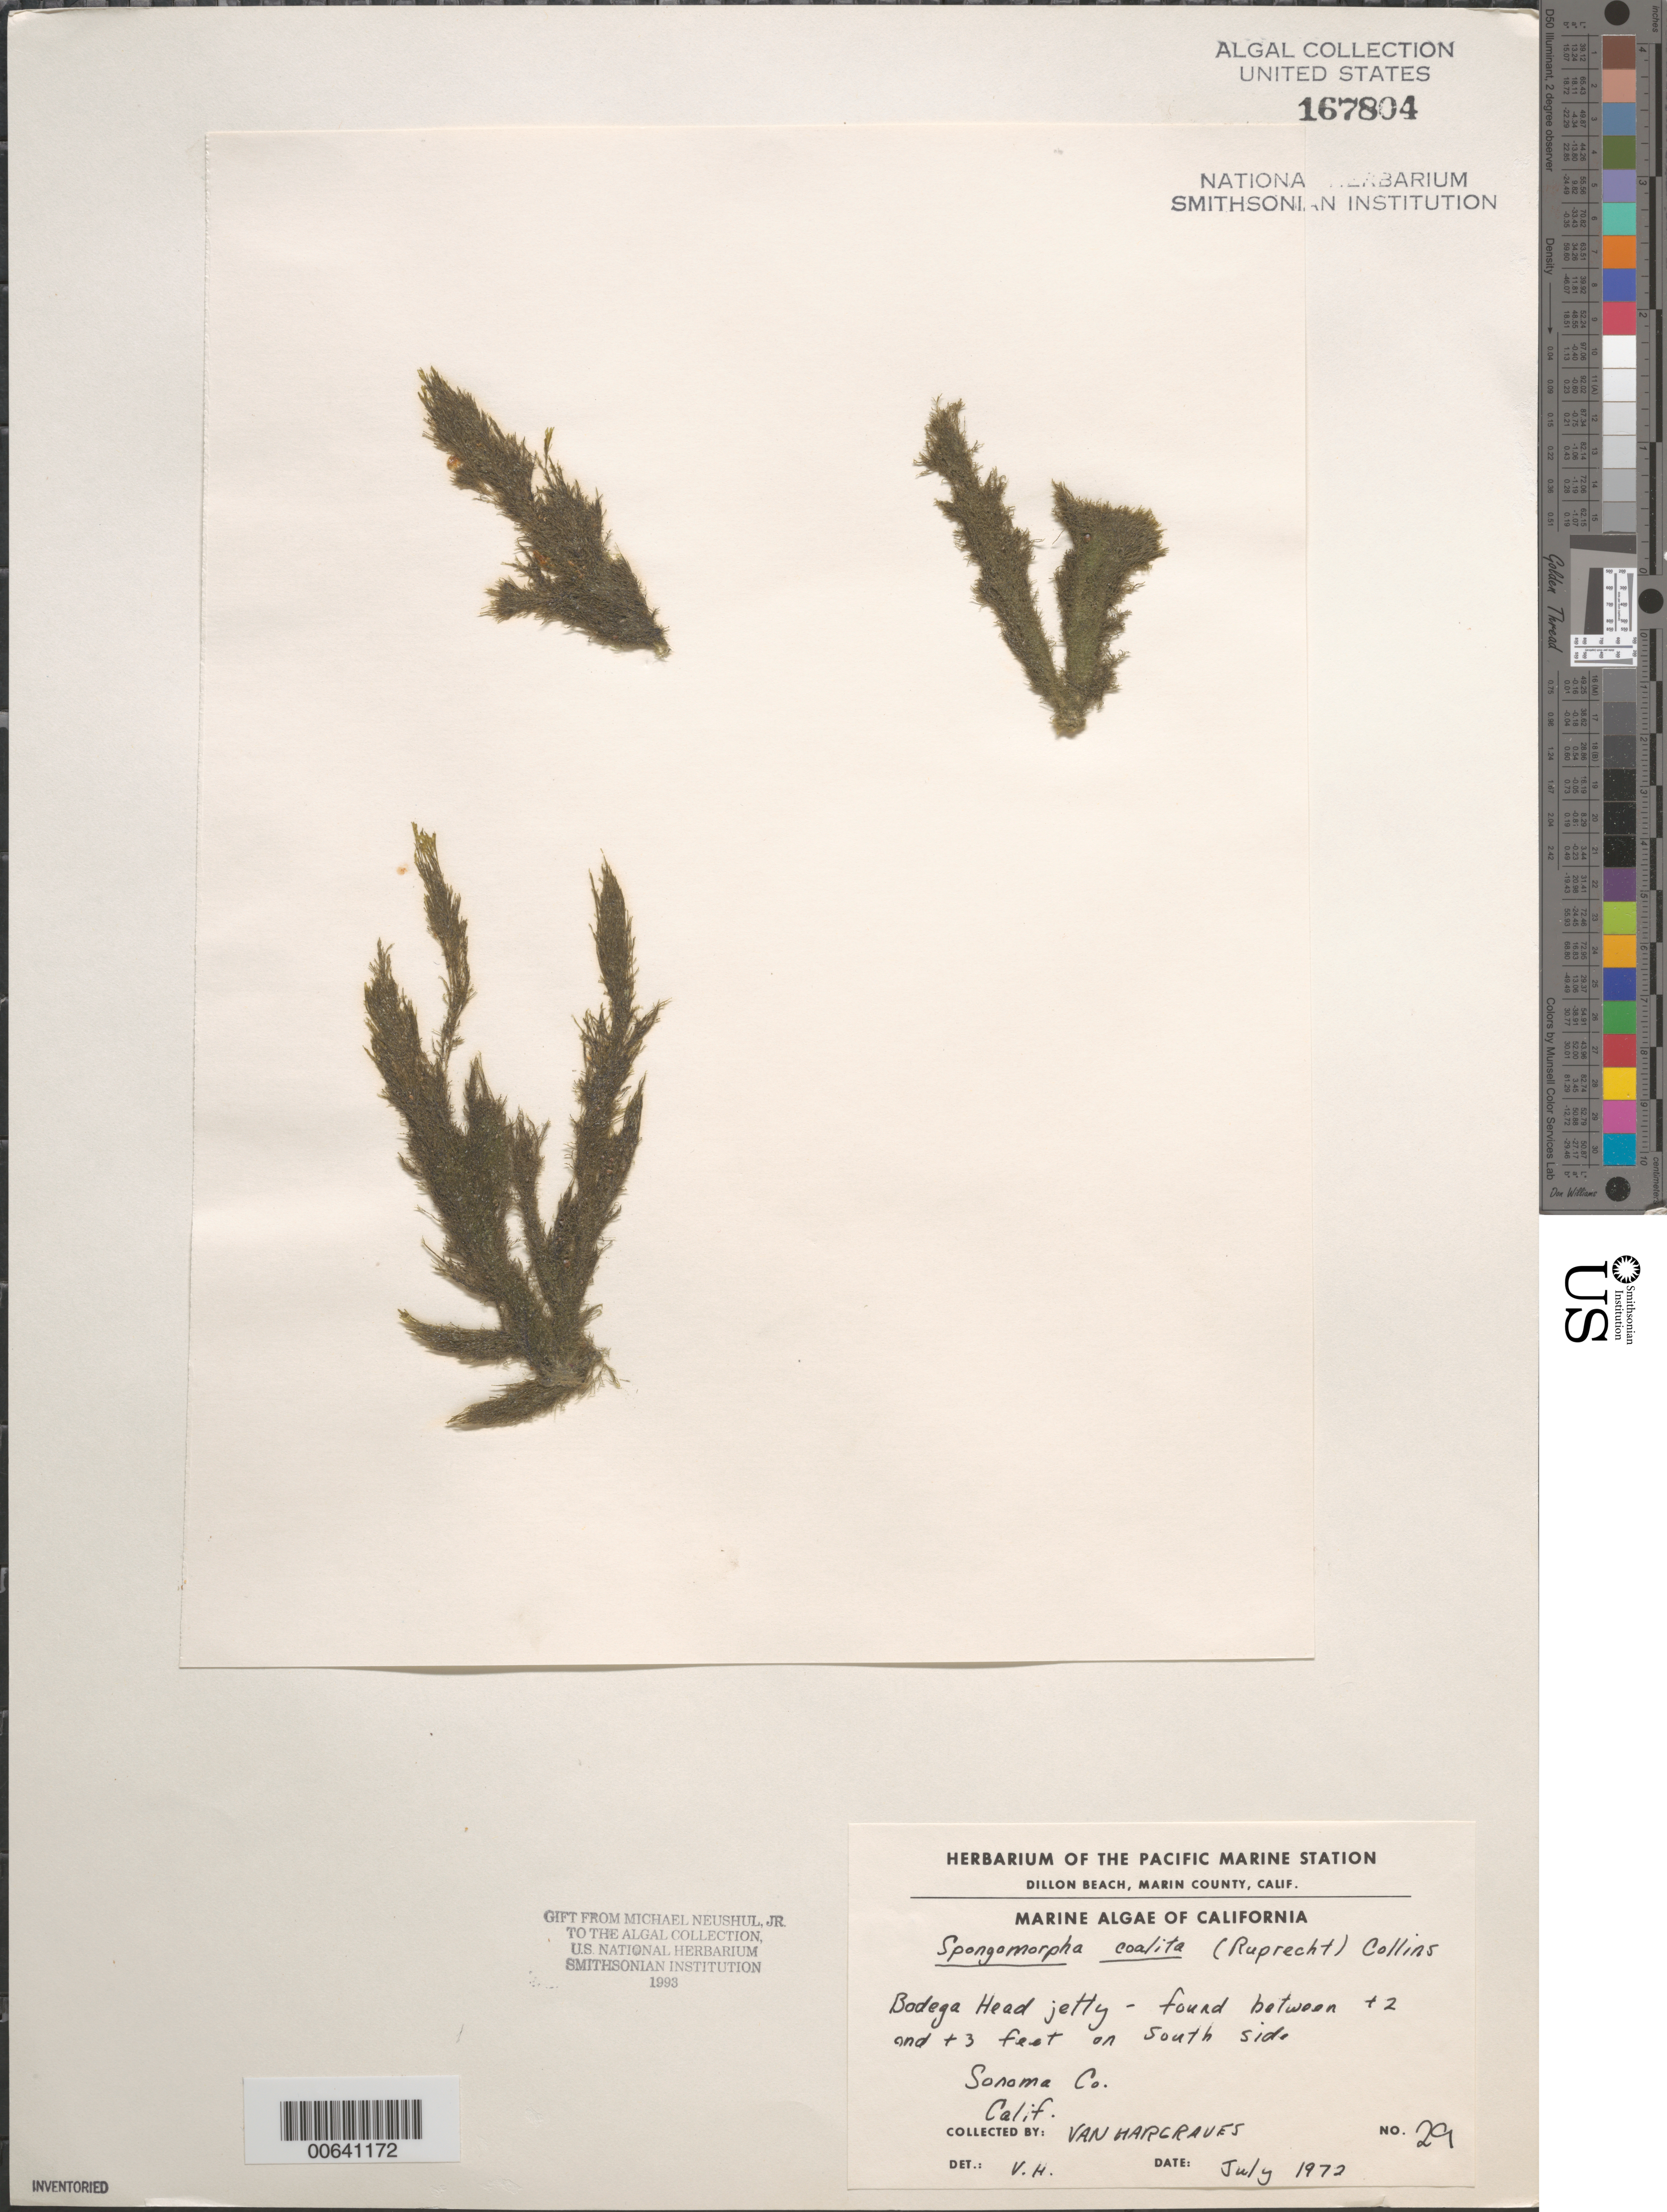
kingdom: Plantae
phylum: Chlorophyta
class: Ulvophyceae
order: Ulotrichales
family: Ulotrichaceae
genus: Acrosiphonia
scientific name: Acrosiphonia coalita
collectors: V. Hargraves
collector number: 29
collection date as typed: Jul 1972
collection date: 1972-07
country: United States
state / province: California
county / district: Sonoma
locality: Bodega Head jetty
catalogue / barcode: US 167804